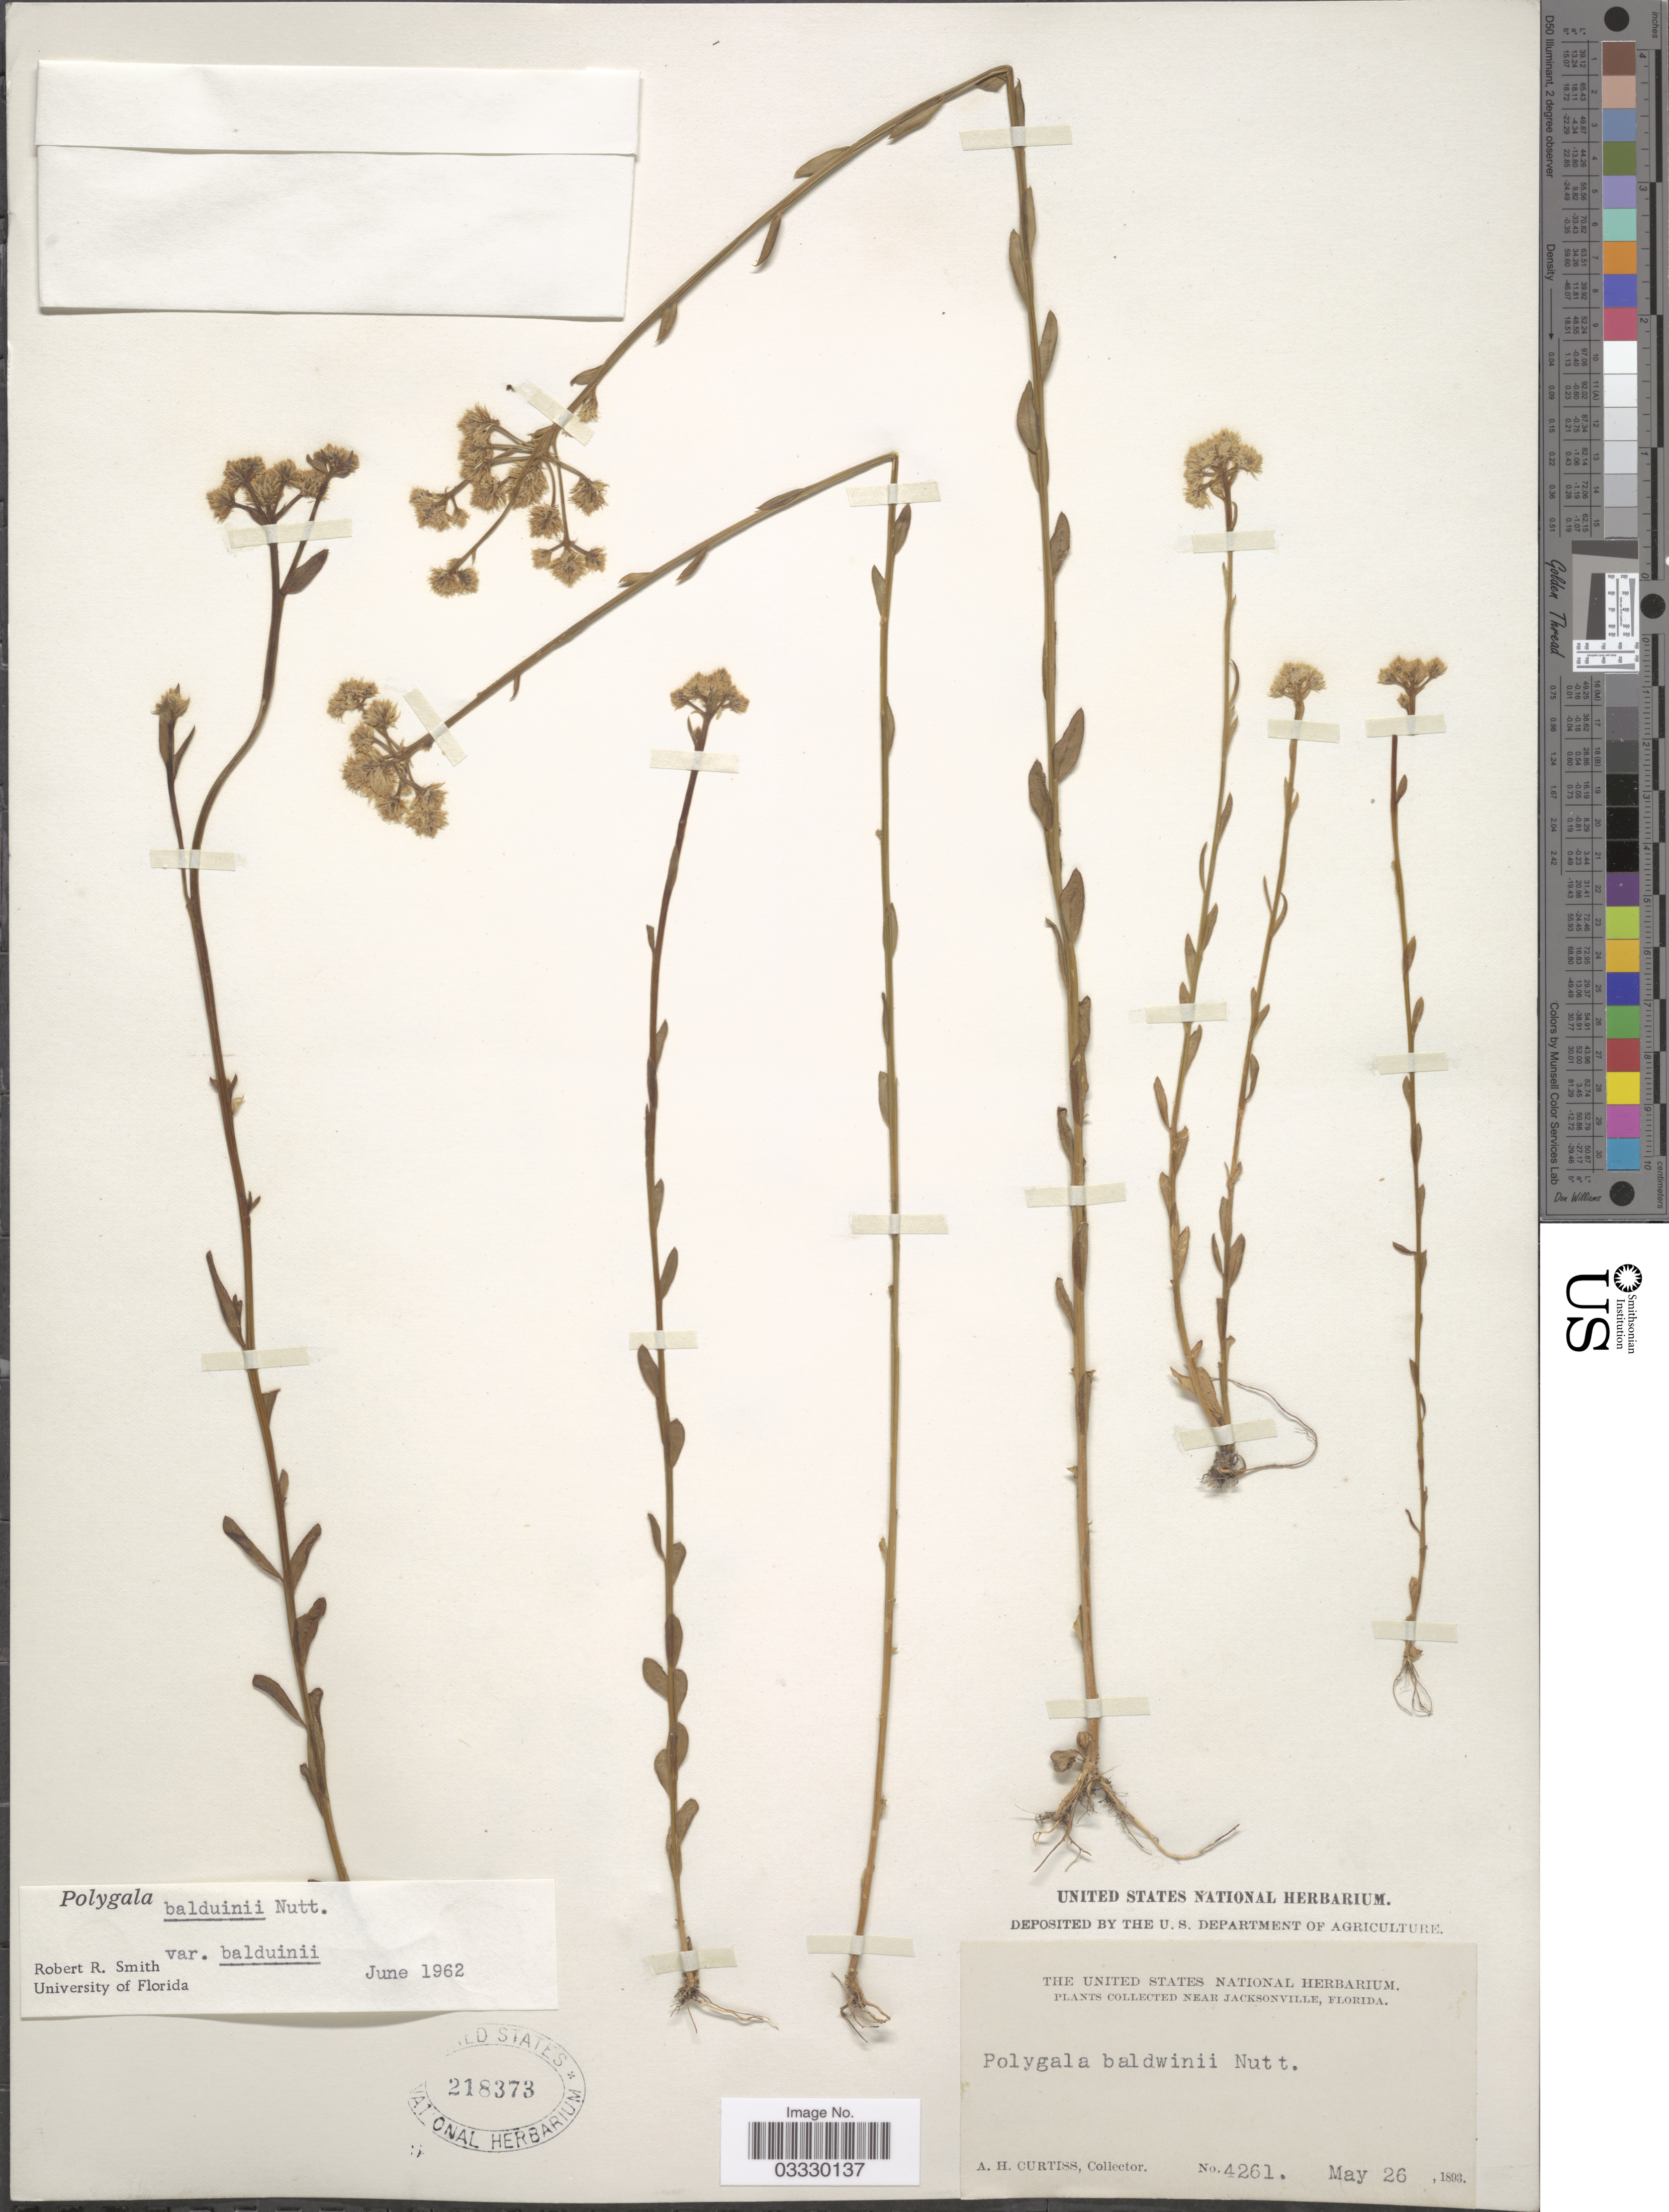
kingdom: Plantae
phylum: Tracheophyta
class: Magnoliopsida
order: Fabales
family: Polygalaceae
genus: Polygala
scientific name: Polygala balduinii var. balduinii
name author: Nutt.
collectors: A. H. Curtiss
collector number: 4261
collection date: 1893-05-26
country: United States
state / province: Florida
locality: Near Jacksonville.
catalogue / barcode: US 218373